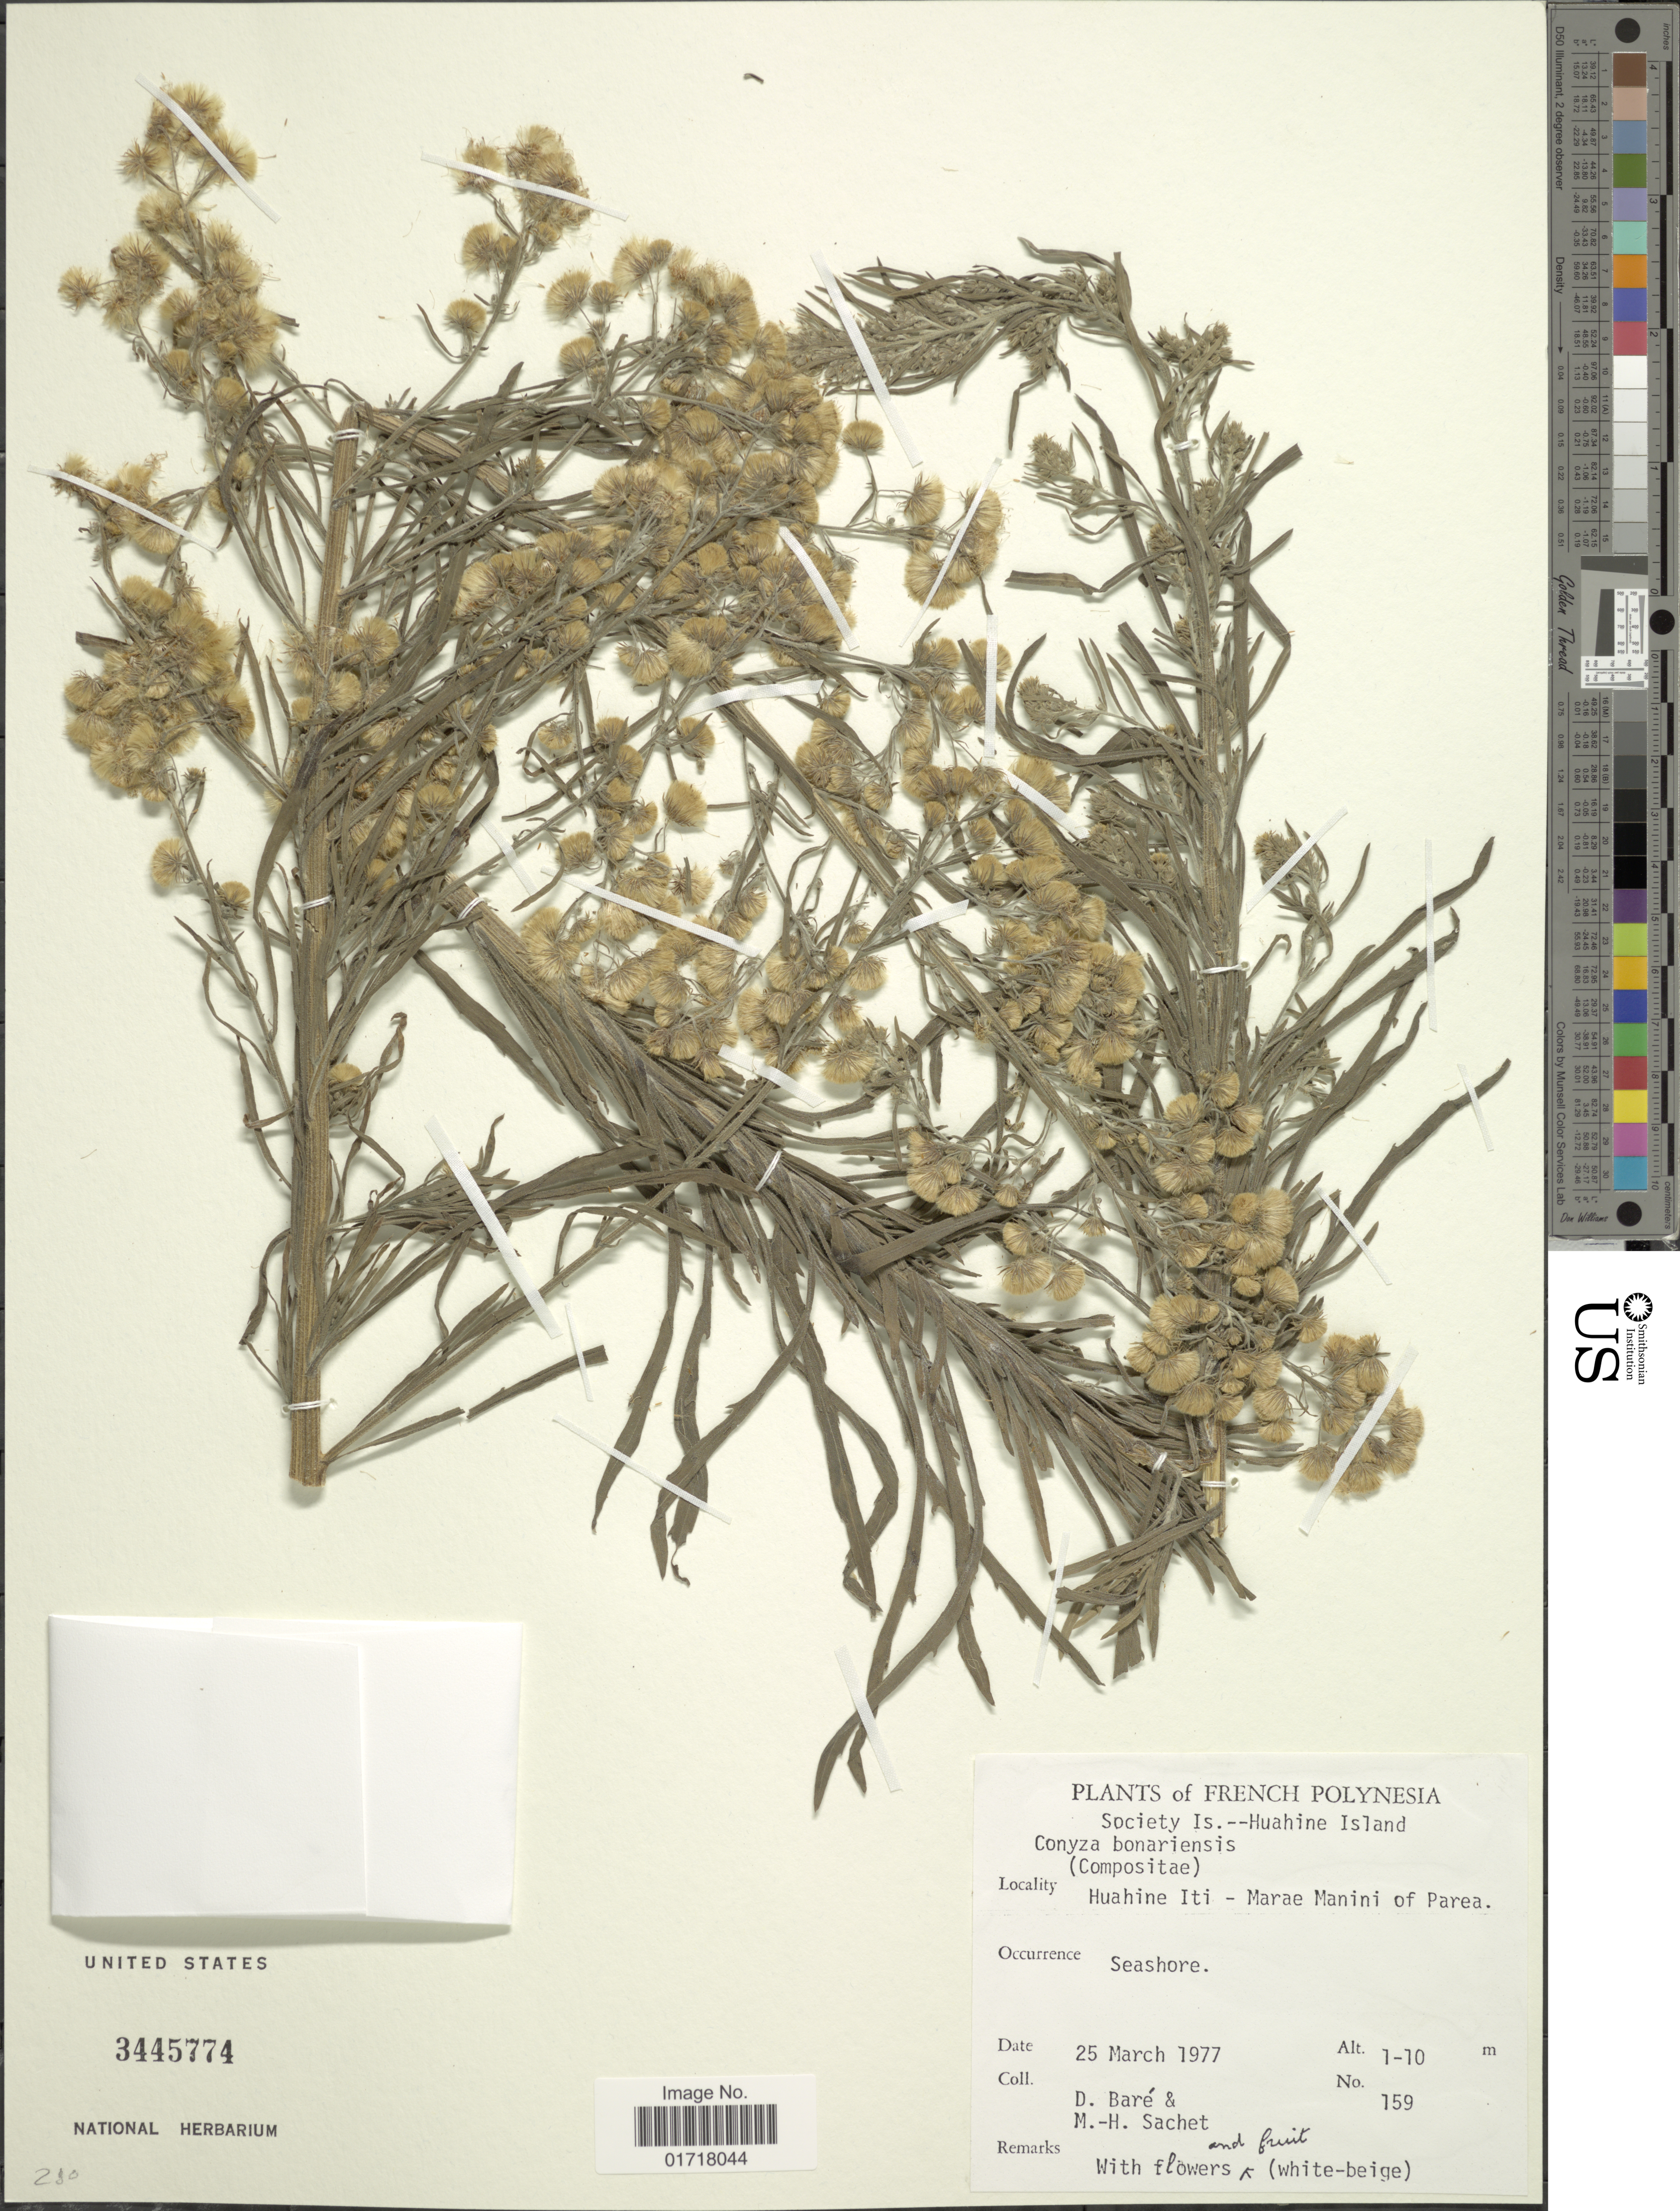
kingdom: Plantae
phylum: Tracheophyta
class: Magnoliopsida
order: Asterales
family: Asteraceae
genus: Erigeron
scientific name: Erigeron bonariensis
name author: L.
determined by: Wagner, W. L., (BOT), Smithsonian Institution - National Museum of Natural History (UNITED STATES)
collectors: D. Baré & M.-H. Sachet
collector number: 159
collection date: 1977-03-25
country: French Polynesia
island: Huahine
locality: Society Is., Huahine Island, Huahine Iti - Marae Manini of Parea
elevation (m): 1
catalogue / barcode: US 3445774